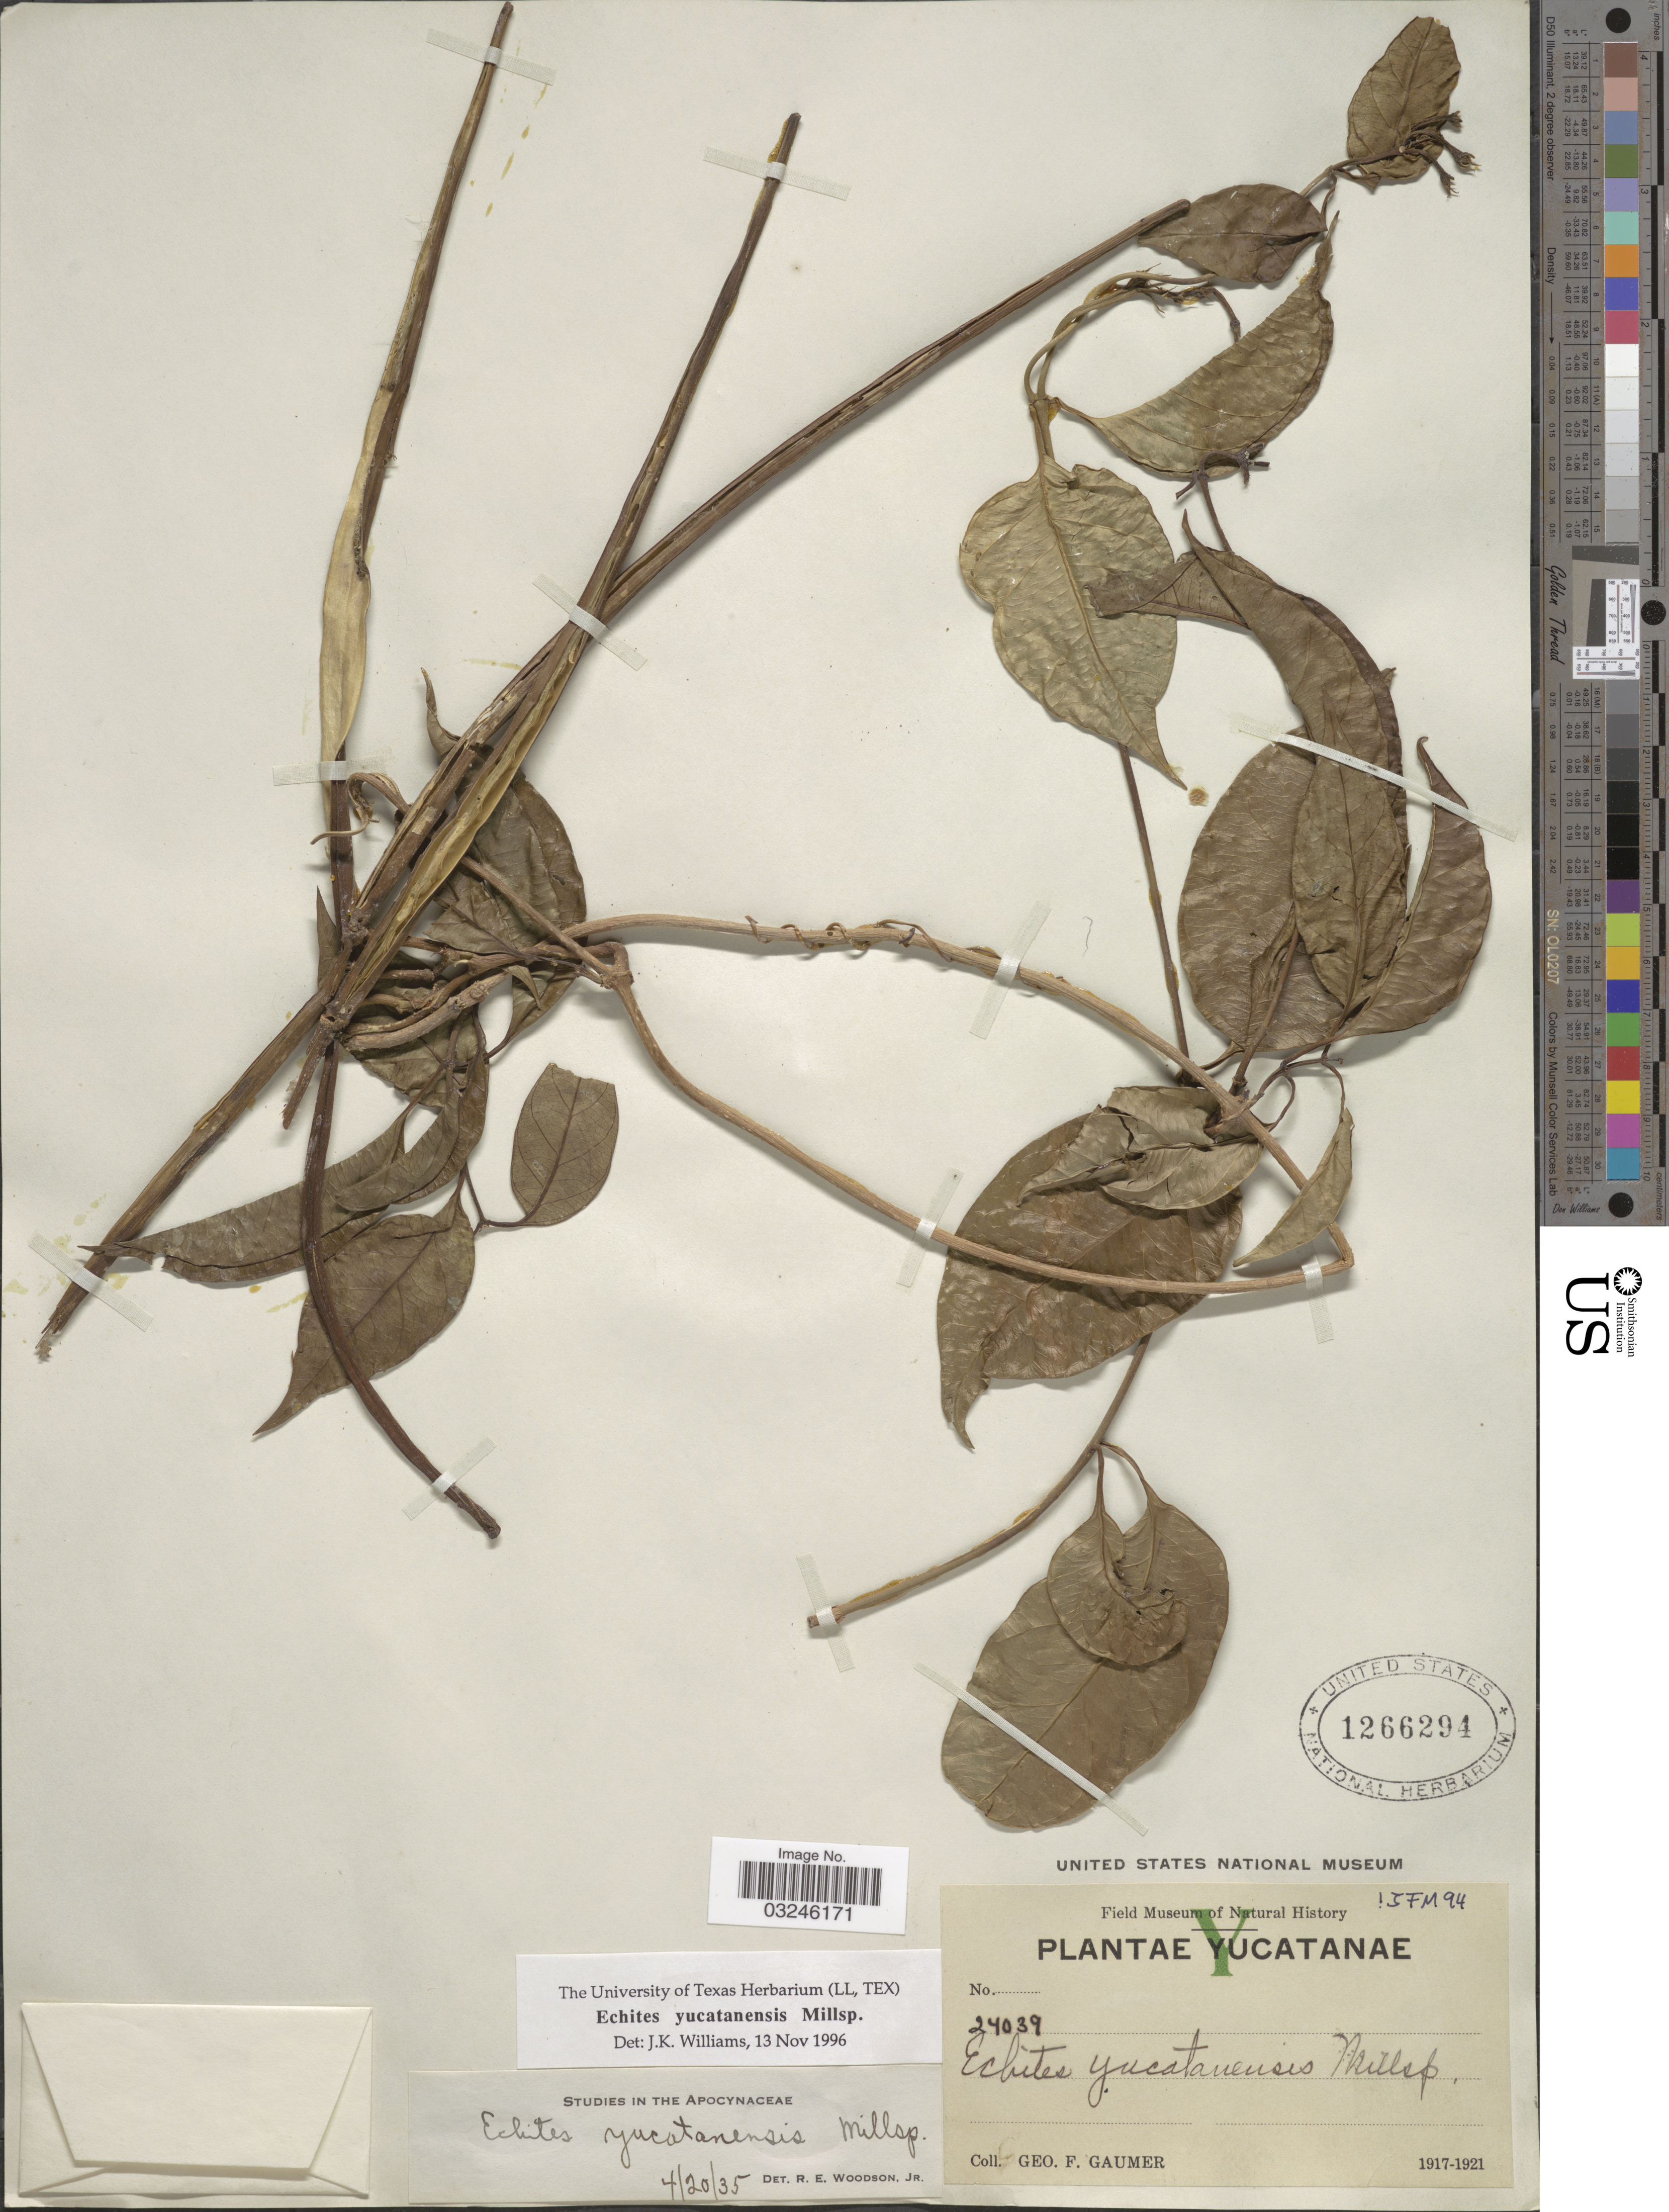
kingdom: Plantae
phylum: Tracheophyta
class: Magnoliopsida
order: Gentianales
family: Apocynaceae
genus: Echites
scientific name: Echites yucatanensis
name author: Millsp. ex Standl.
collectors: G. F. Gaumer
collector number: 24039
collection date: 1917/1921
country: Mexico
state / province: Yucatán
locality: Yucatanae.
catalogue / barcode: US 1266294